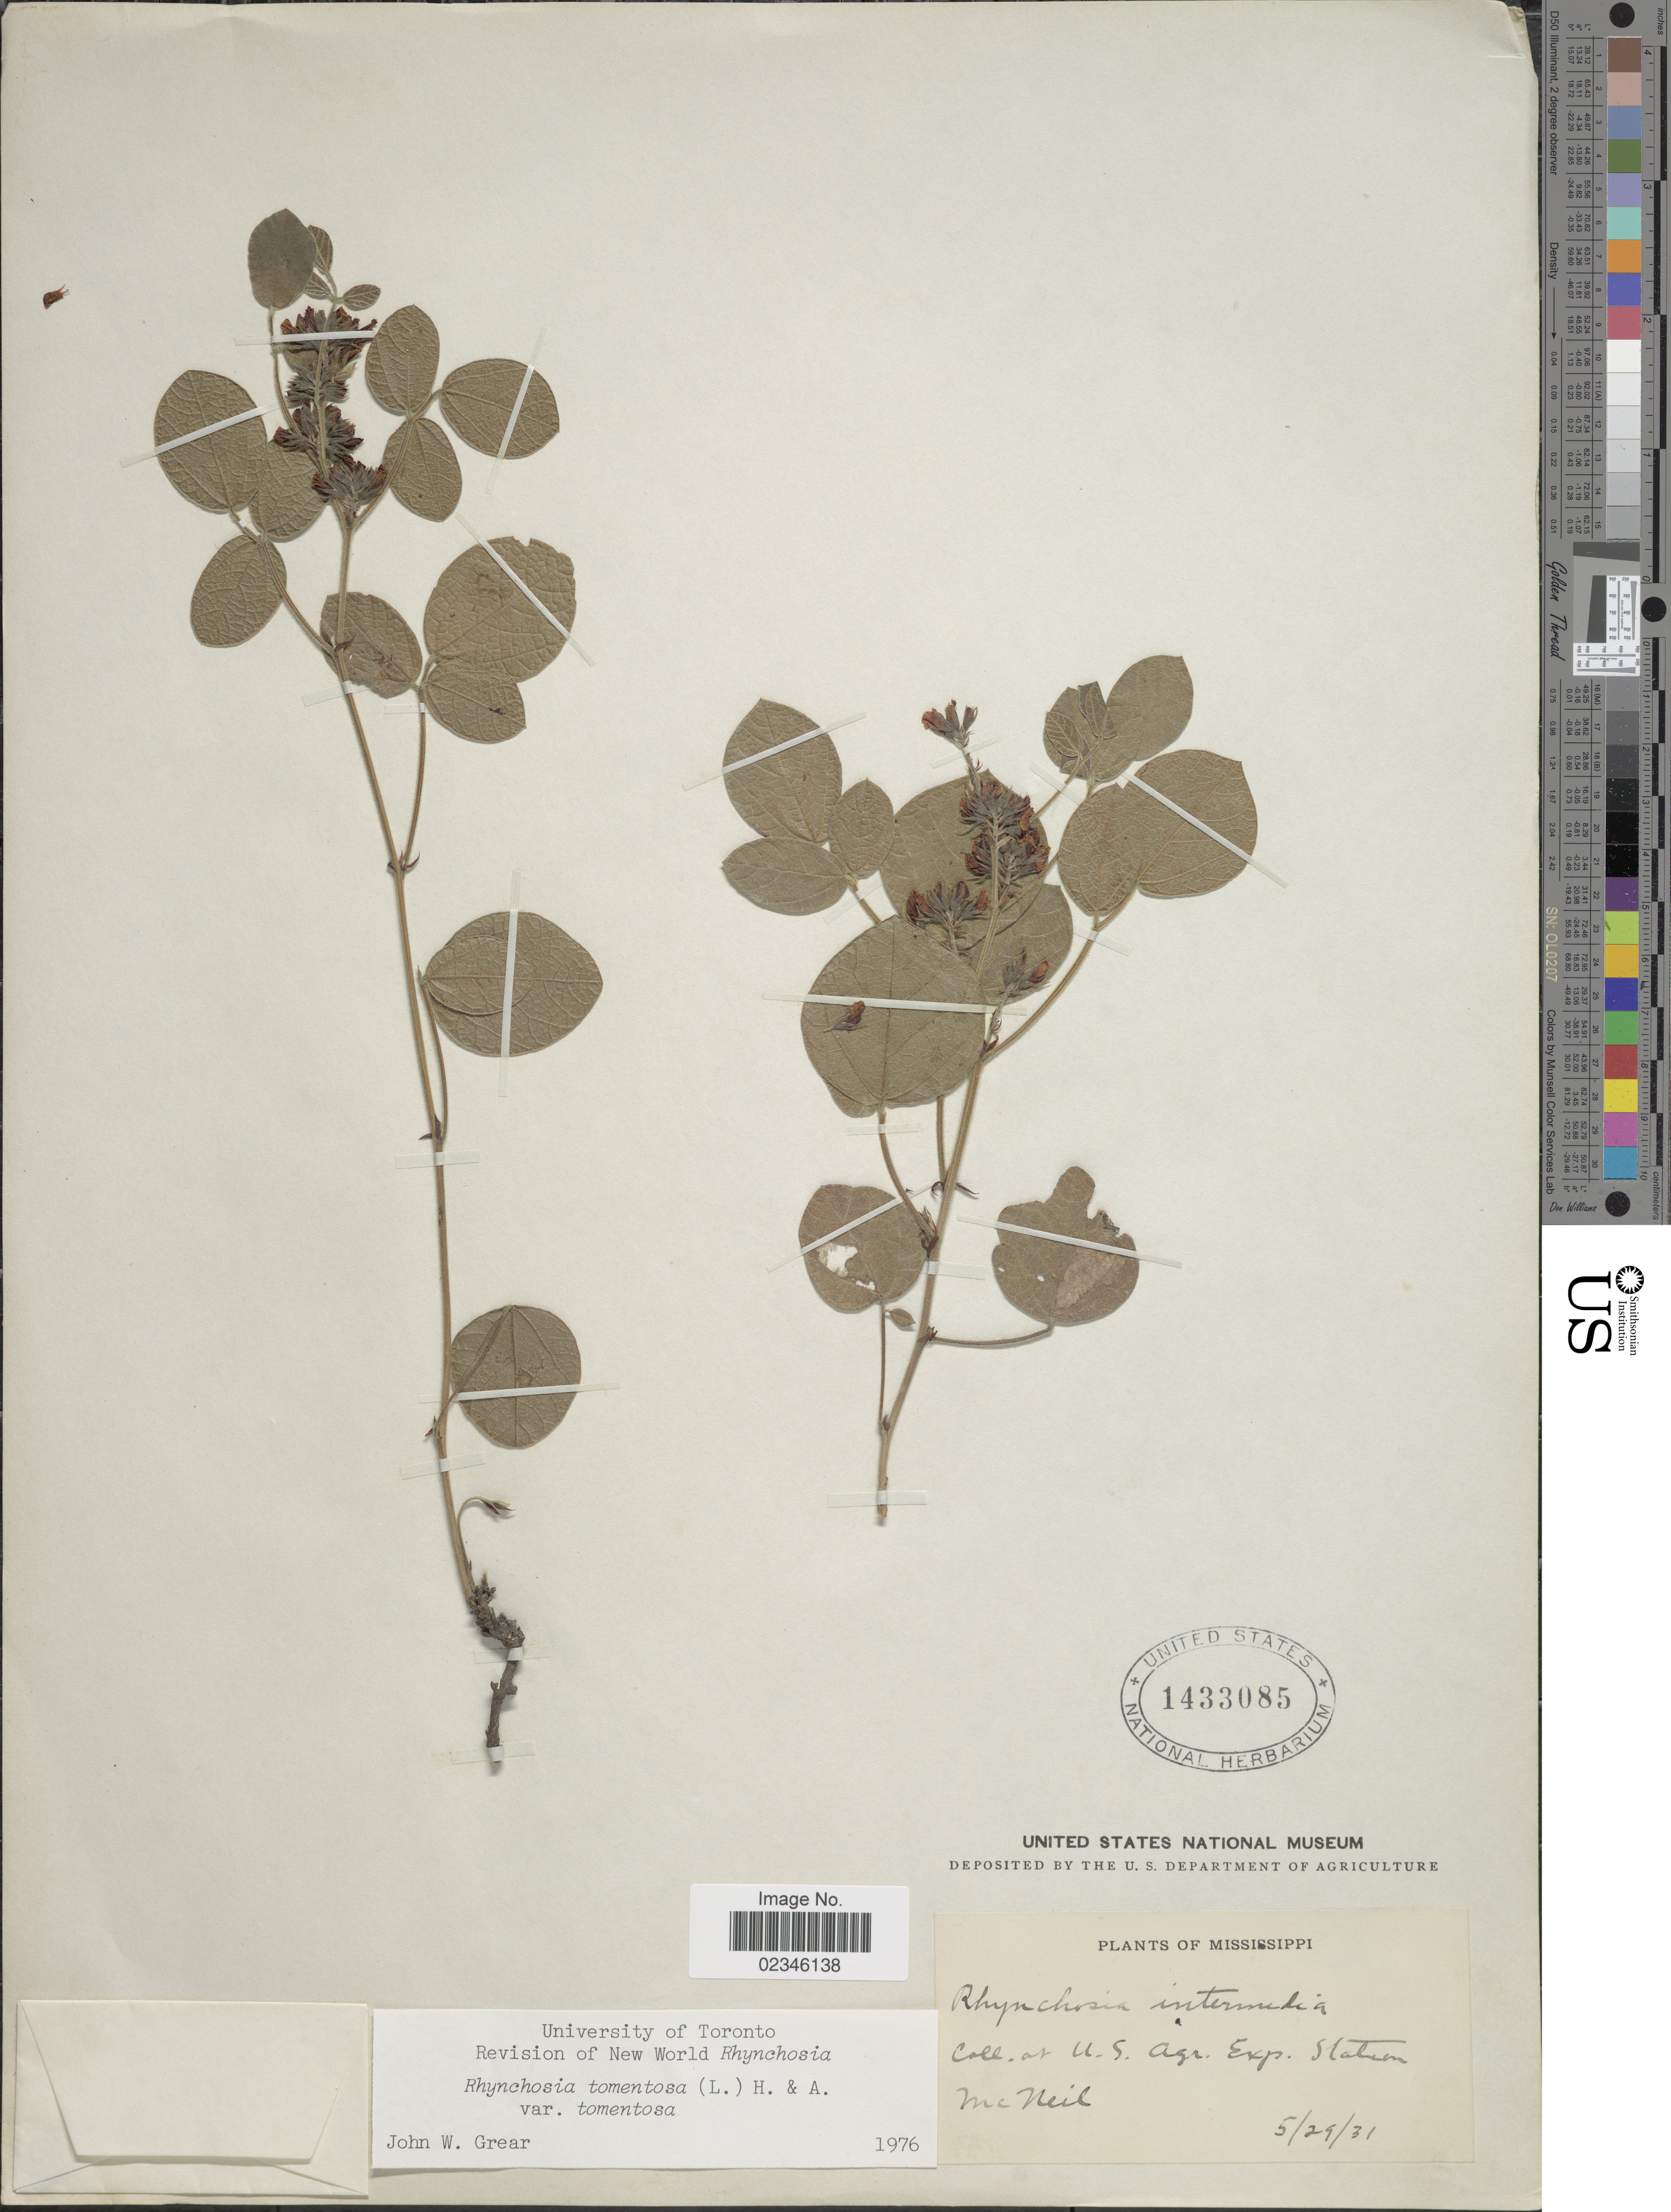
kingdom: Plantae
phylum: Tracheophyta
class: Magnoliopsida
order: Fabales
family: Fabaceae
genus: Rhynchosia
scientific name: Rhynchosia tomentosa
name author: (L.) Hook. & Arn.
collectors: McNeill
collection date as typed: Transcribed d/m/y: 29/5/31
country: United States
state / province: Mississippi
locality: U.S. Agr. Exp. Station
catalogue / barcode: US 1433085